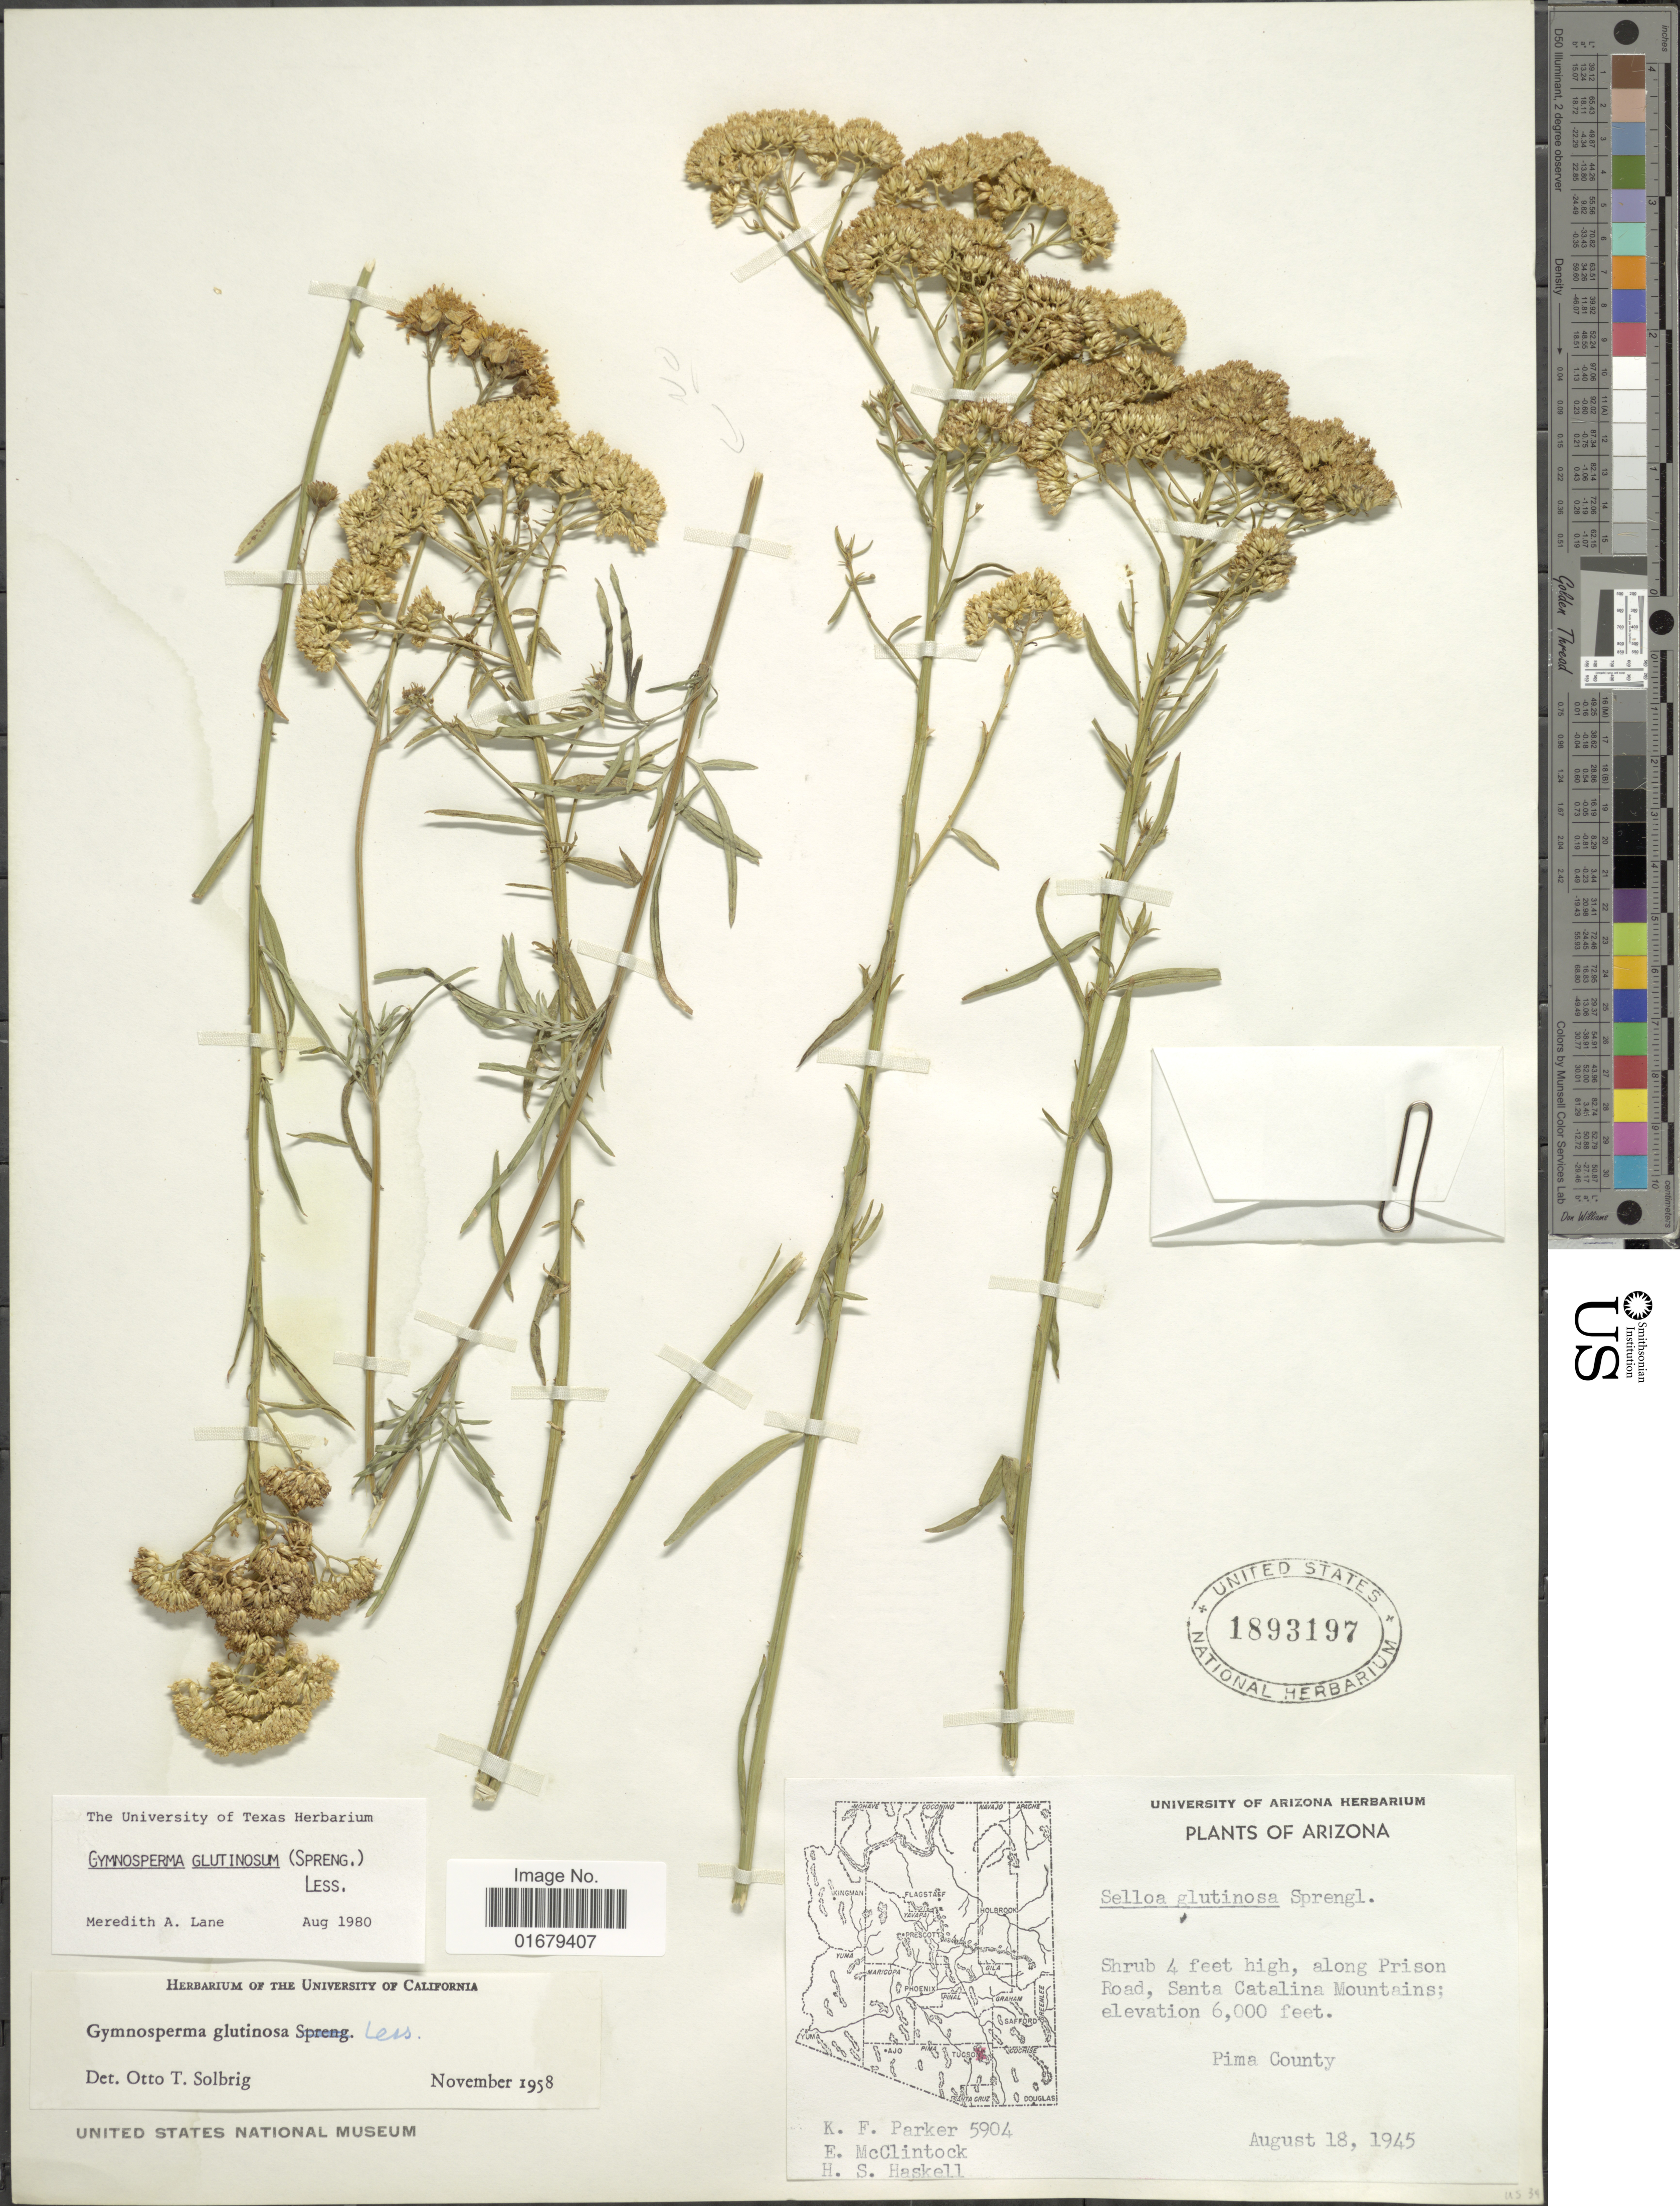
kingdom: Plantae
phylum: Tracheophyta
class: Magnoliopsida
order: Asterales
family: Asteraceae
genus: Gymnosperma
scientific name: Gymnosperma glutinosum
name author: (Spreng.) Less.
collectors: K. F. Parker, E. McClintock & H. Haskell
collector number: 5904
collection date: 1945-08-18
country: United States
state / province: Arizona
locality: Along Prison Road, Santa Catalina Mountains, Pima County.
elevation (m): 1829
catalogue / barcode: US 1893197